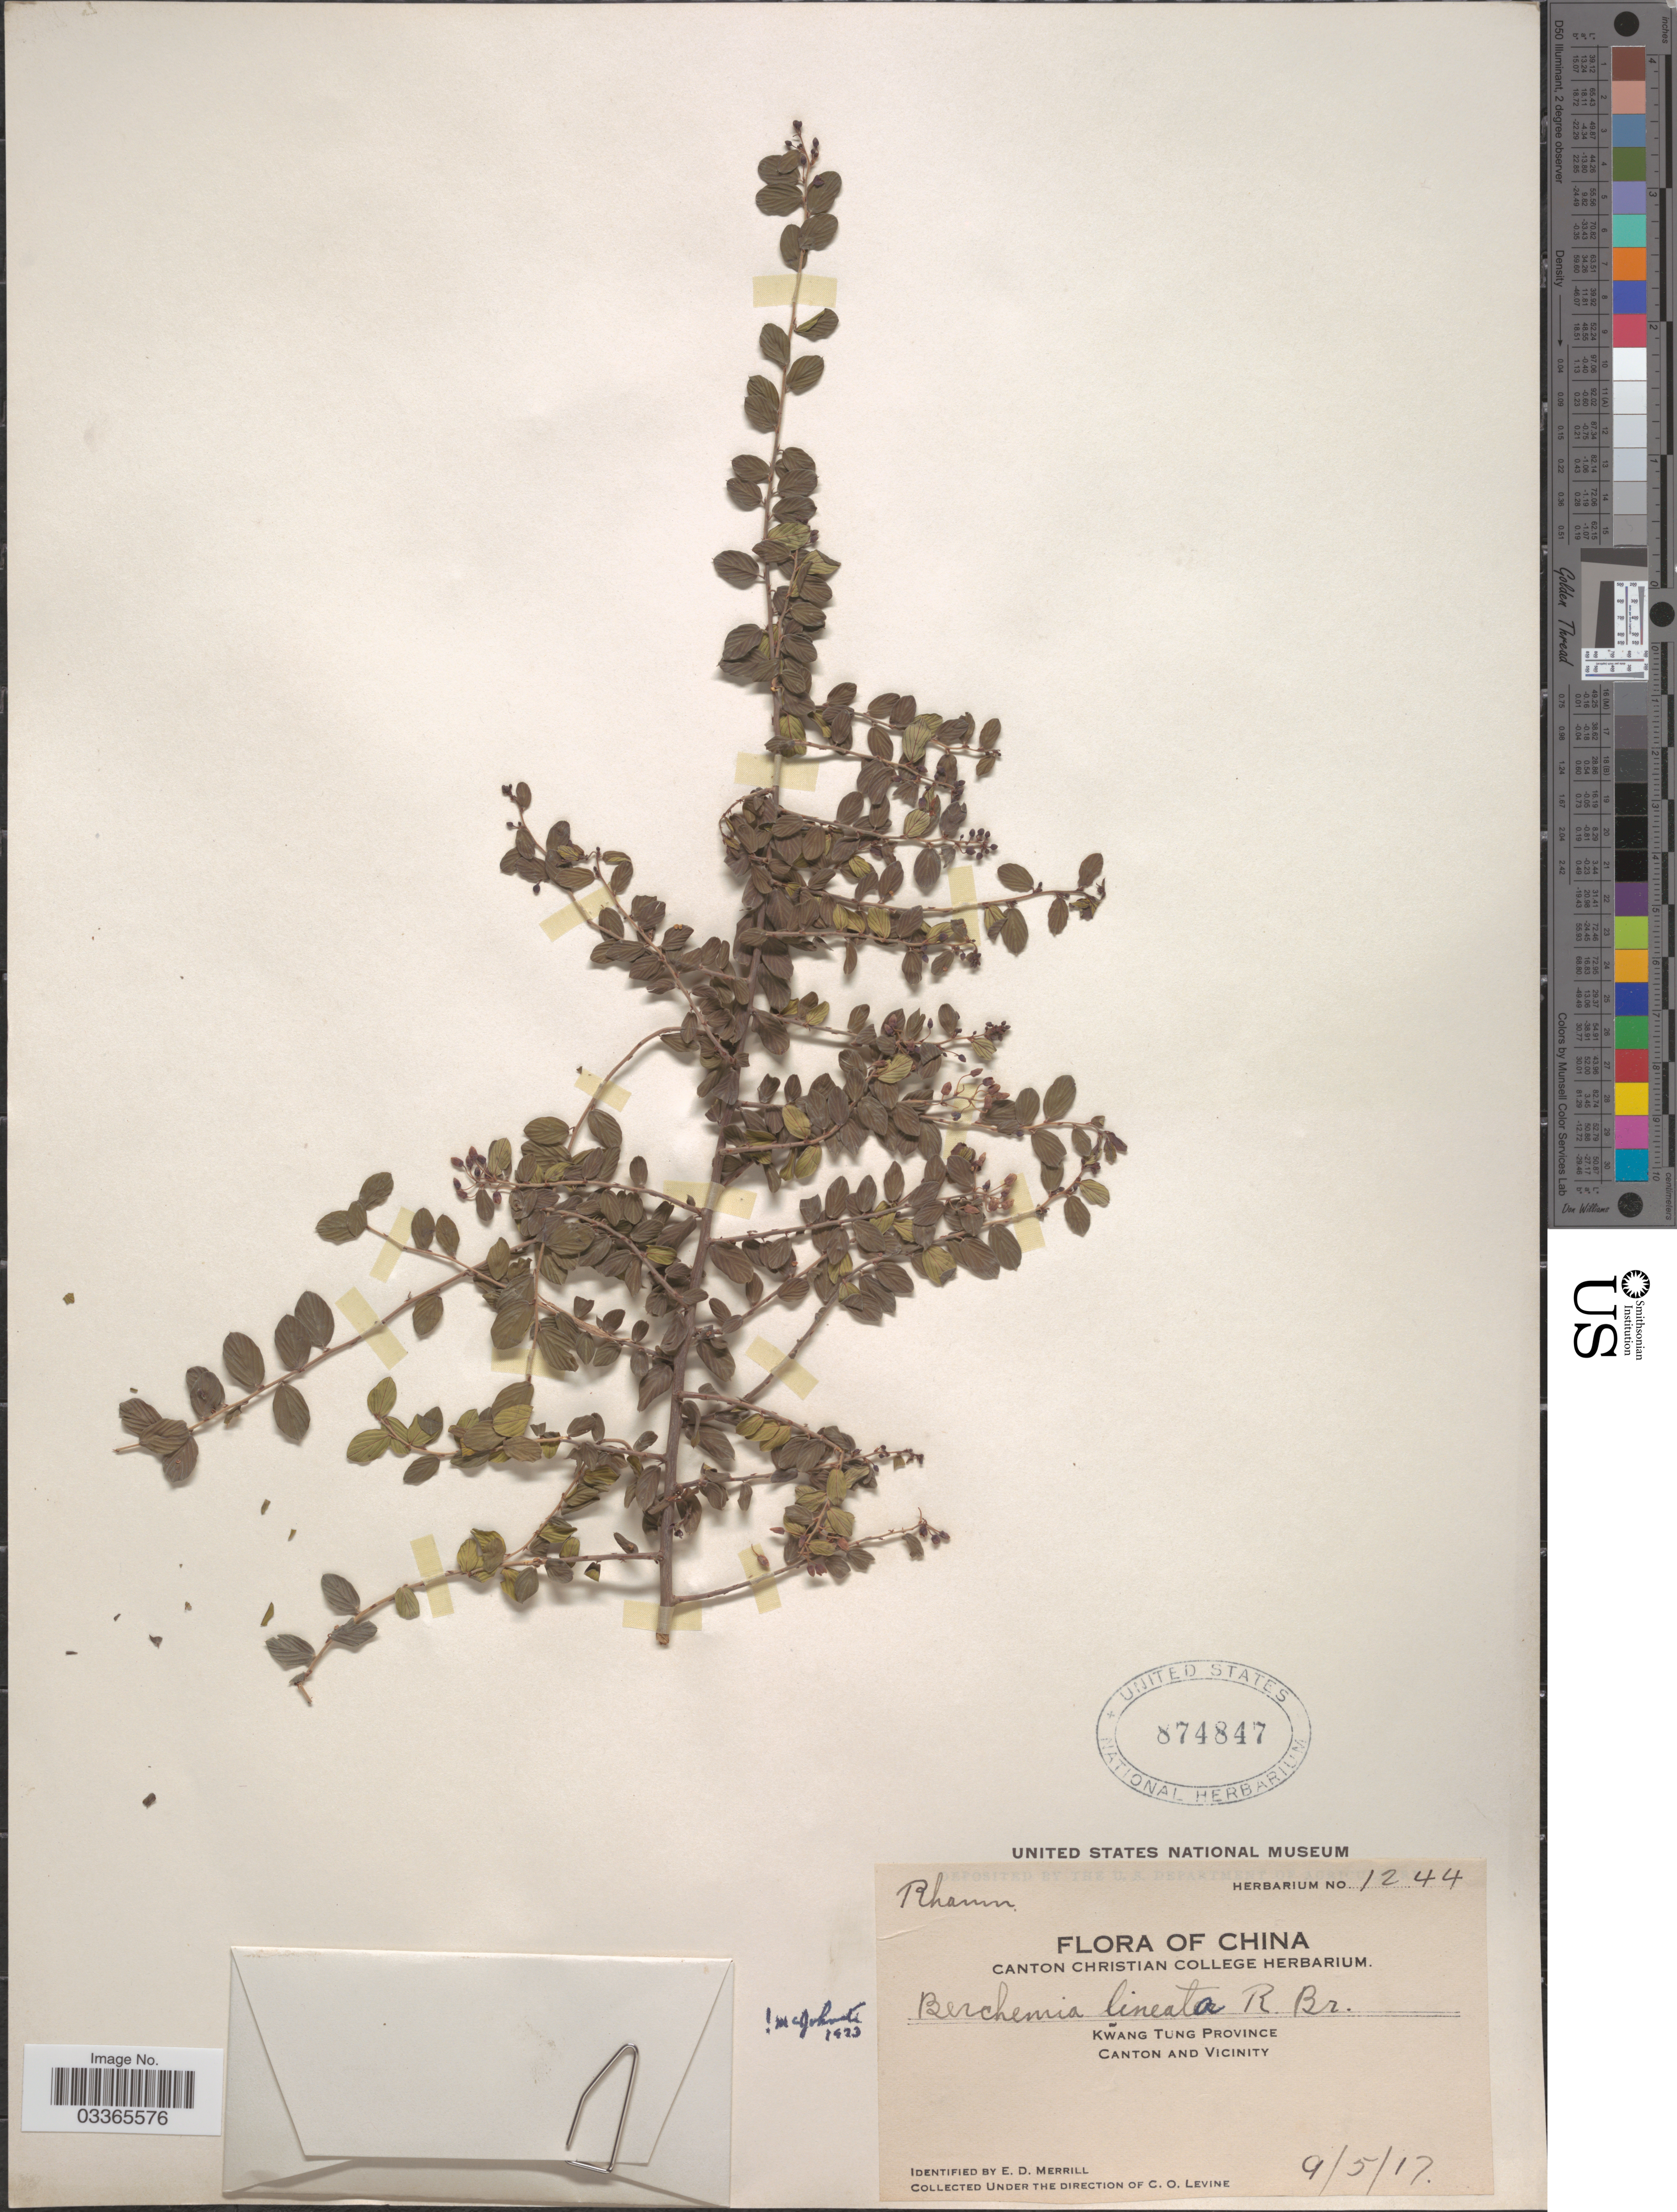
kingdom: Plantae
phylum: Tracheophyta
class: Magnoliopsida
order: Rosales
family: Rhamnaceae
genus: Berchemia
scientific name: Berchemia lineata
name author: (L.) DC.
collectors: E. D. Merrill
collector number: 1244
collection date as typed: Transcribed d/m/y: 5/9/17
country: China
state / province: Guangdong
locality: Kwang Tung Province, Canton and Vicinity.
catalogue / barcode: US 874847